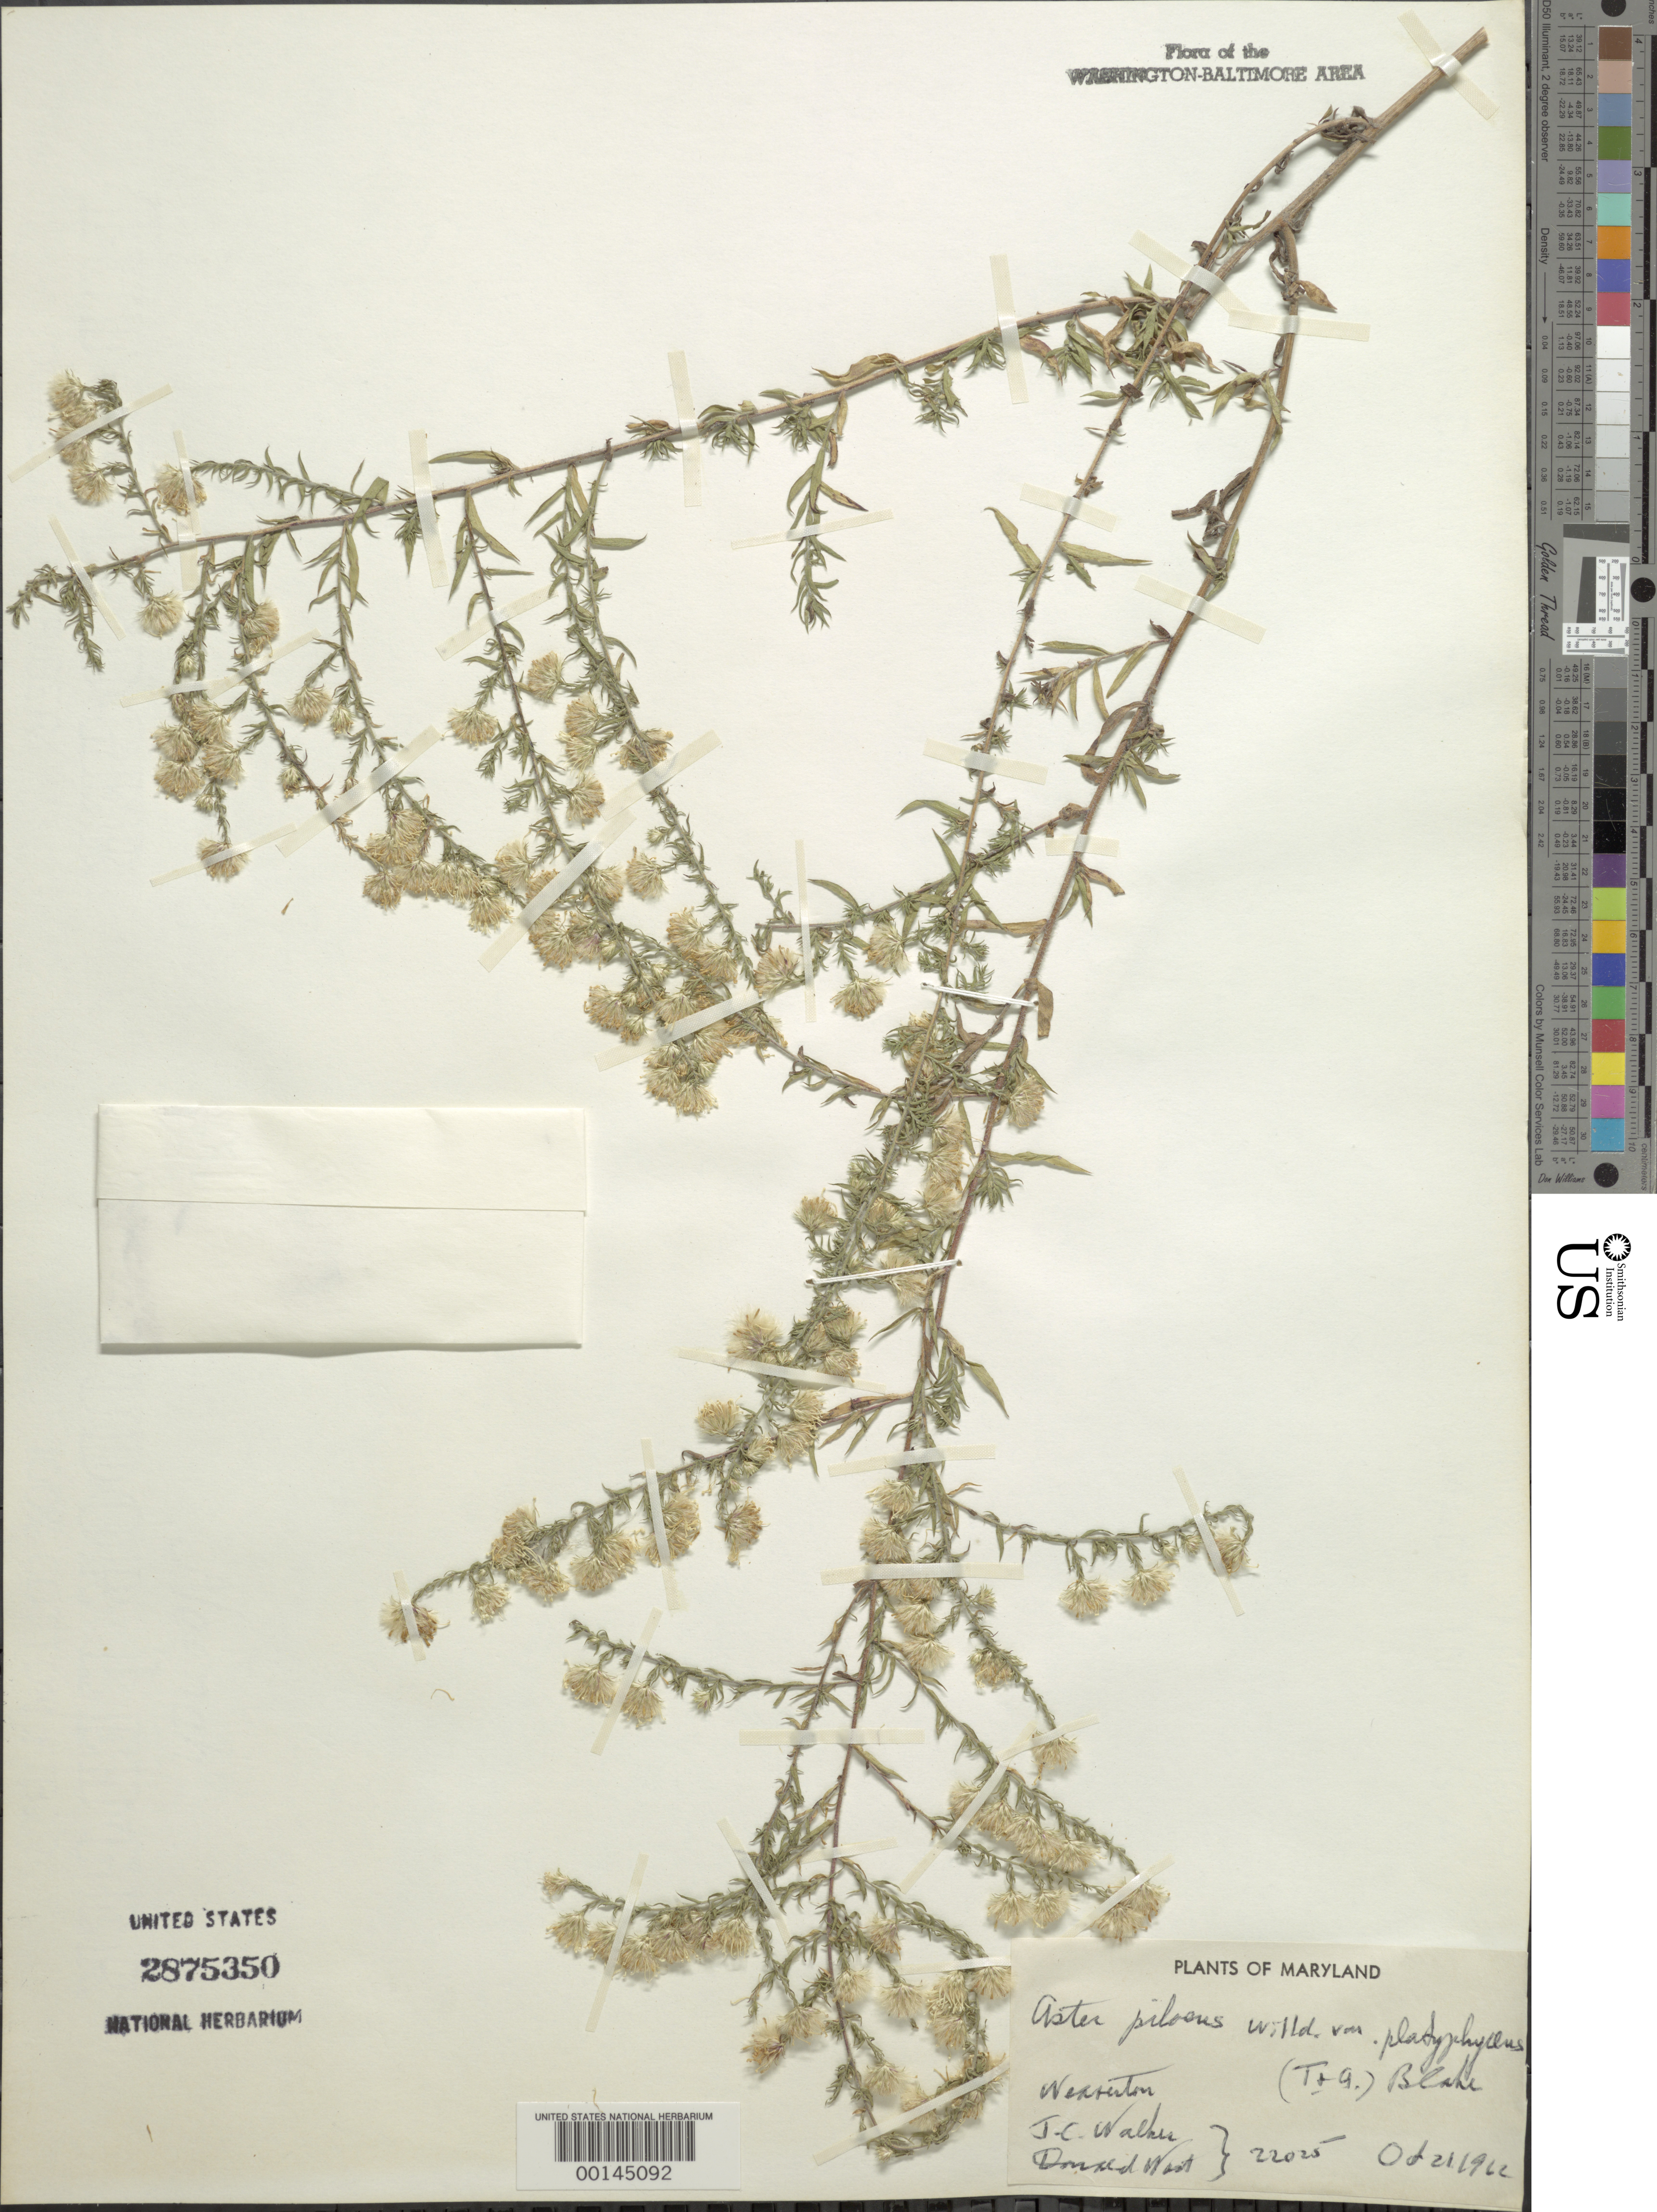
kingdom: Plantae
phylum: Tracheophyta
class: Magnoliopsida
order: Asterales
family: Asteraceae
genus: Symphyotrichum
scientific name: Symphyotrichum pilosum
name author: (Willd.) G.L. Nesom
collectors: J. Walker & D. West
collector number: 22025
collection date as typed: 21 Oct 1962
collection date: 1962-10-21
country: United States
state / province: Maryland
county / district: Baltimore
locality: Weaverton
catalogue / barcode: US 2875350